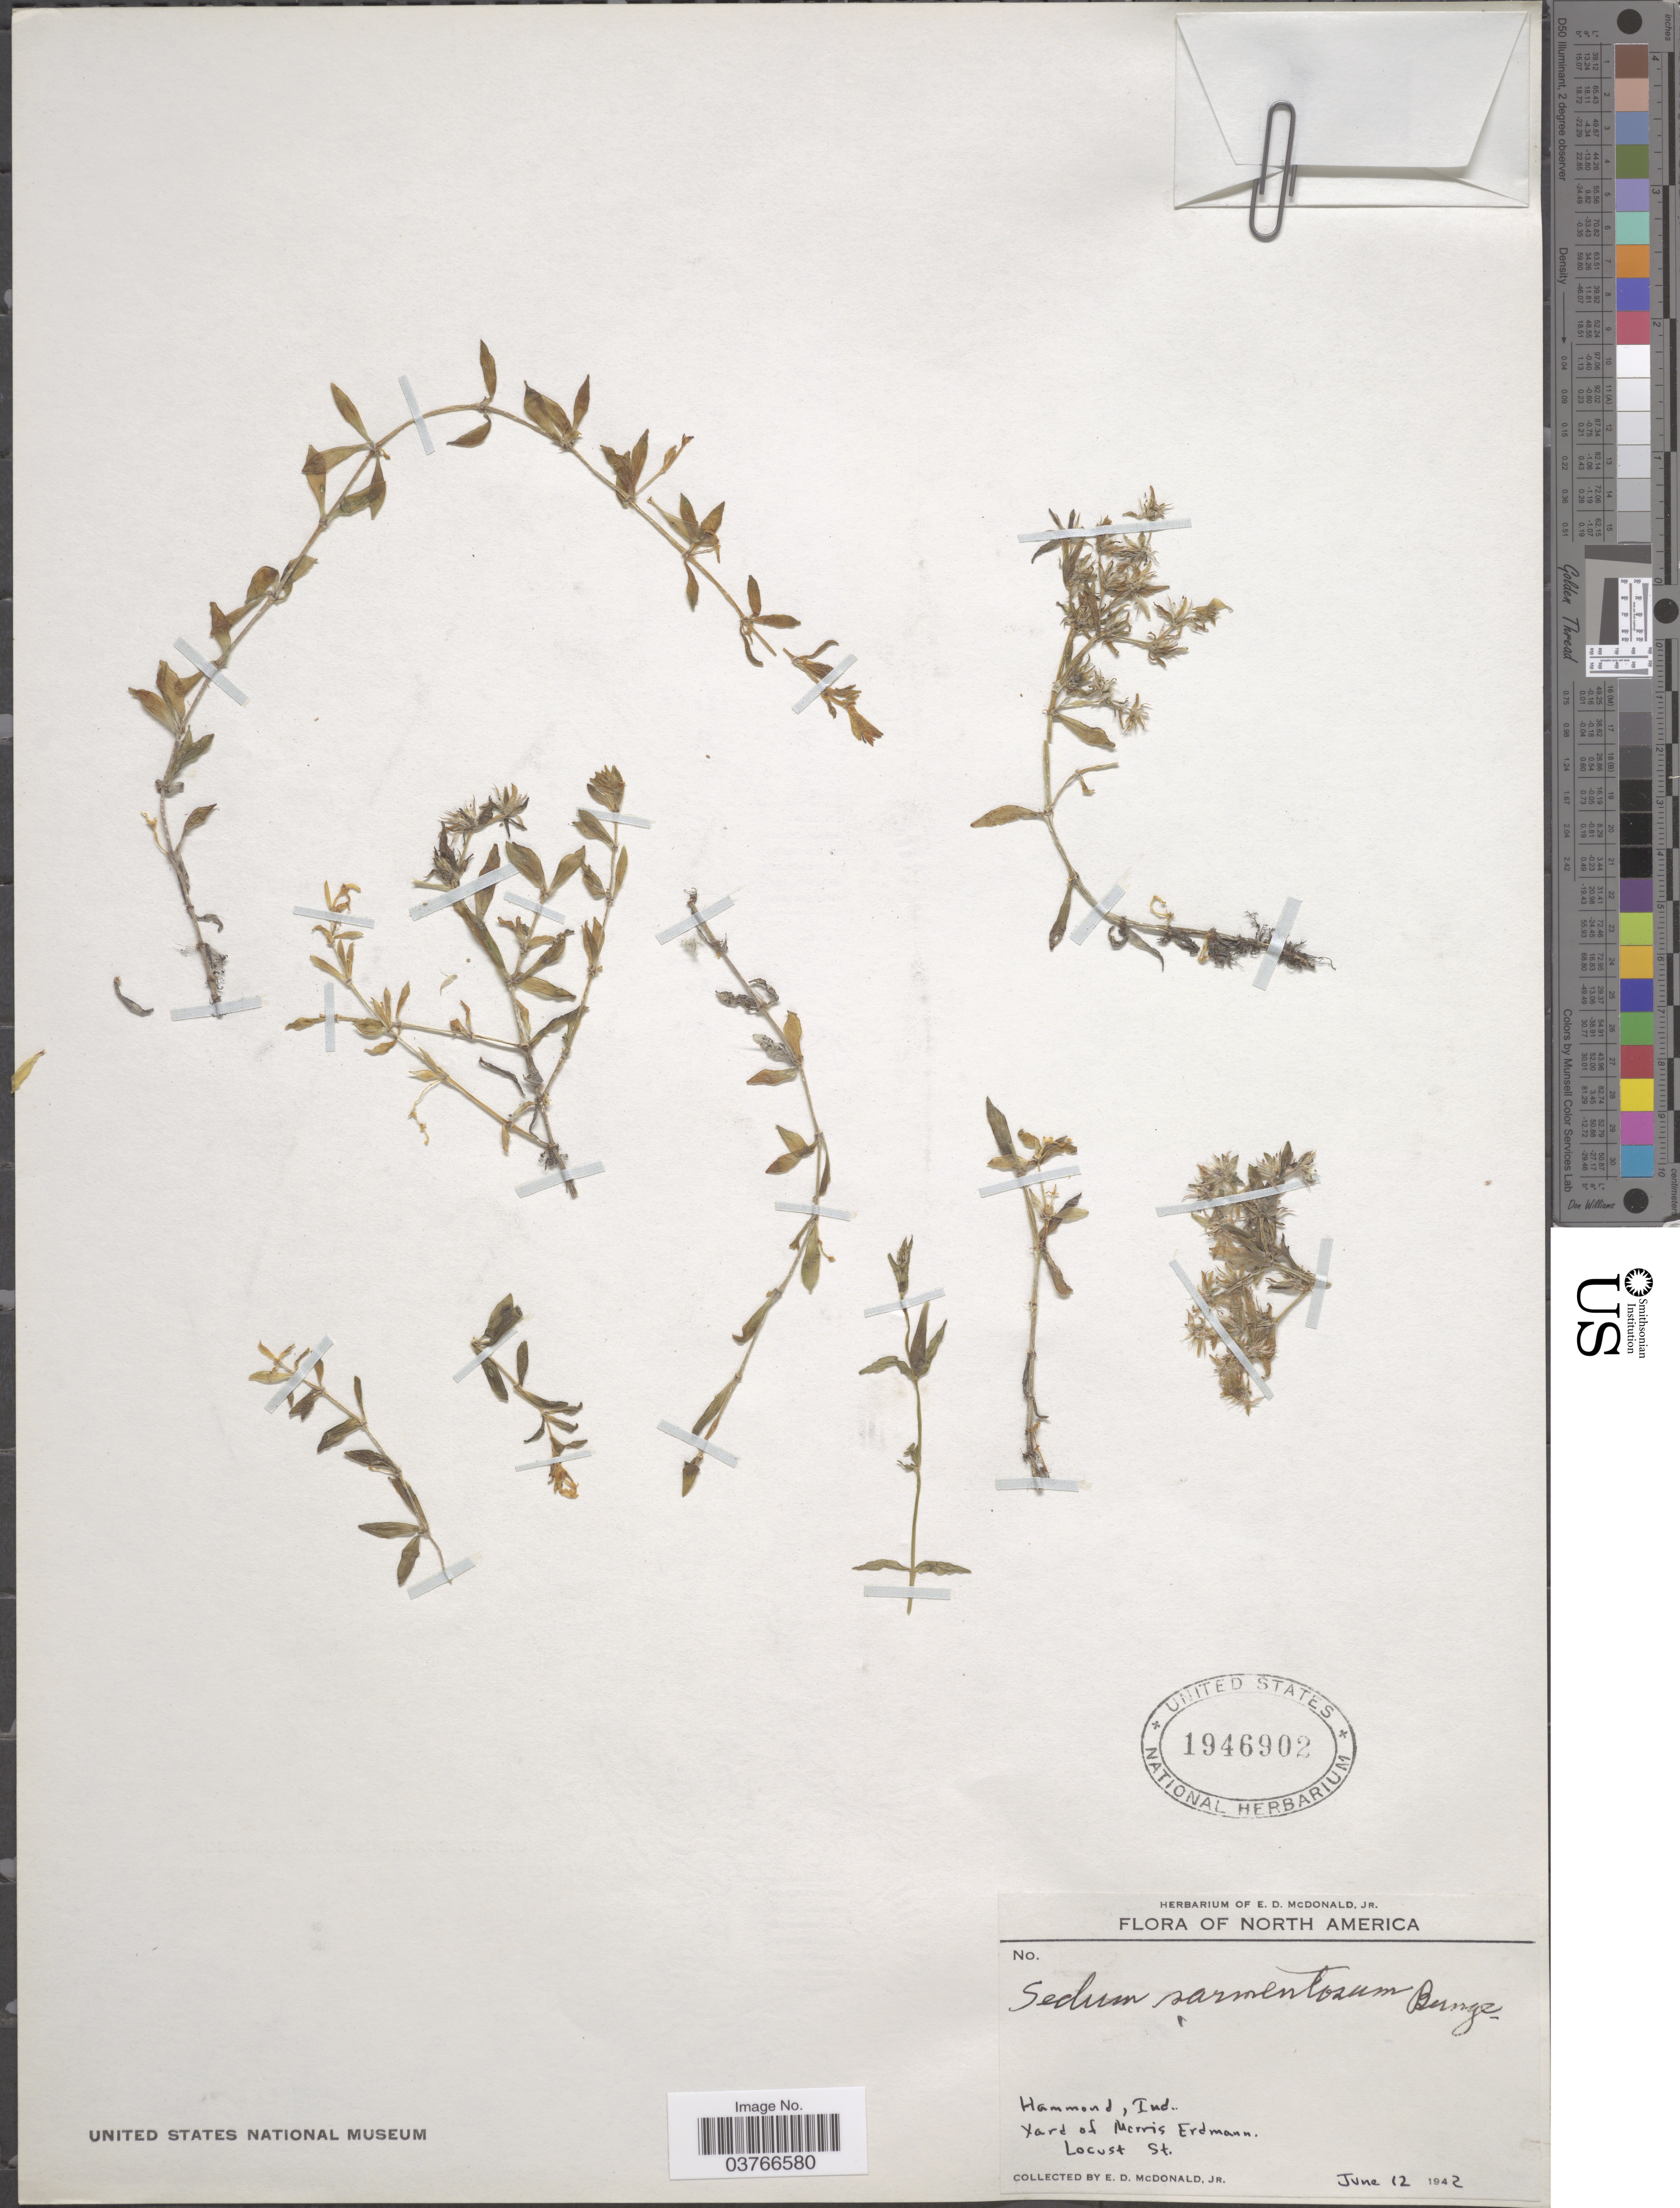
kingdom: Plantae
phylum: Tracheophyta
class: Magnoliopsida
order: Saxifragales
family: Crassulaceae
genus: Sedum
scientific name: Sedum sarmentosum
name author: Bunge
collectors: E. D. McDonald Jr.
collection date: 1942-06-12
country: United States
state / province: Indiana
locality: Hammond. Yard of Morris Erdmann. Locust St.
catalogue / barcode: US 1946902